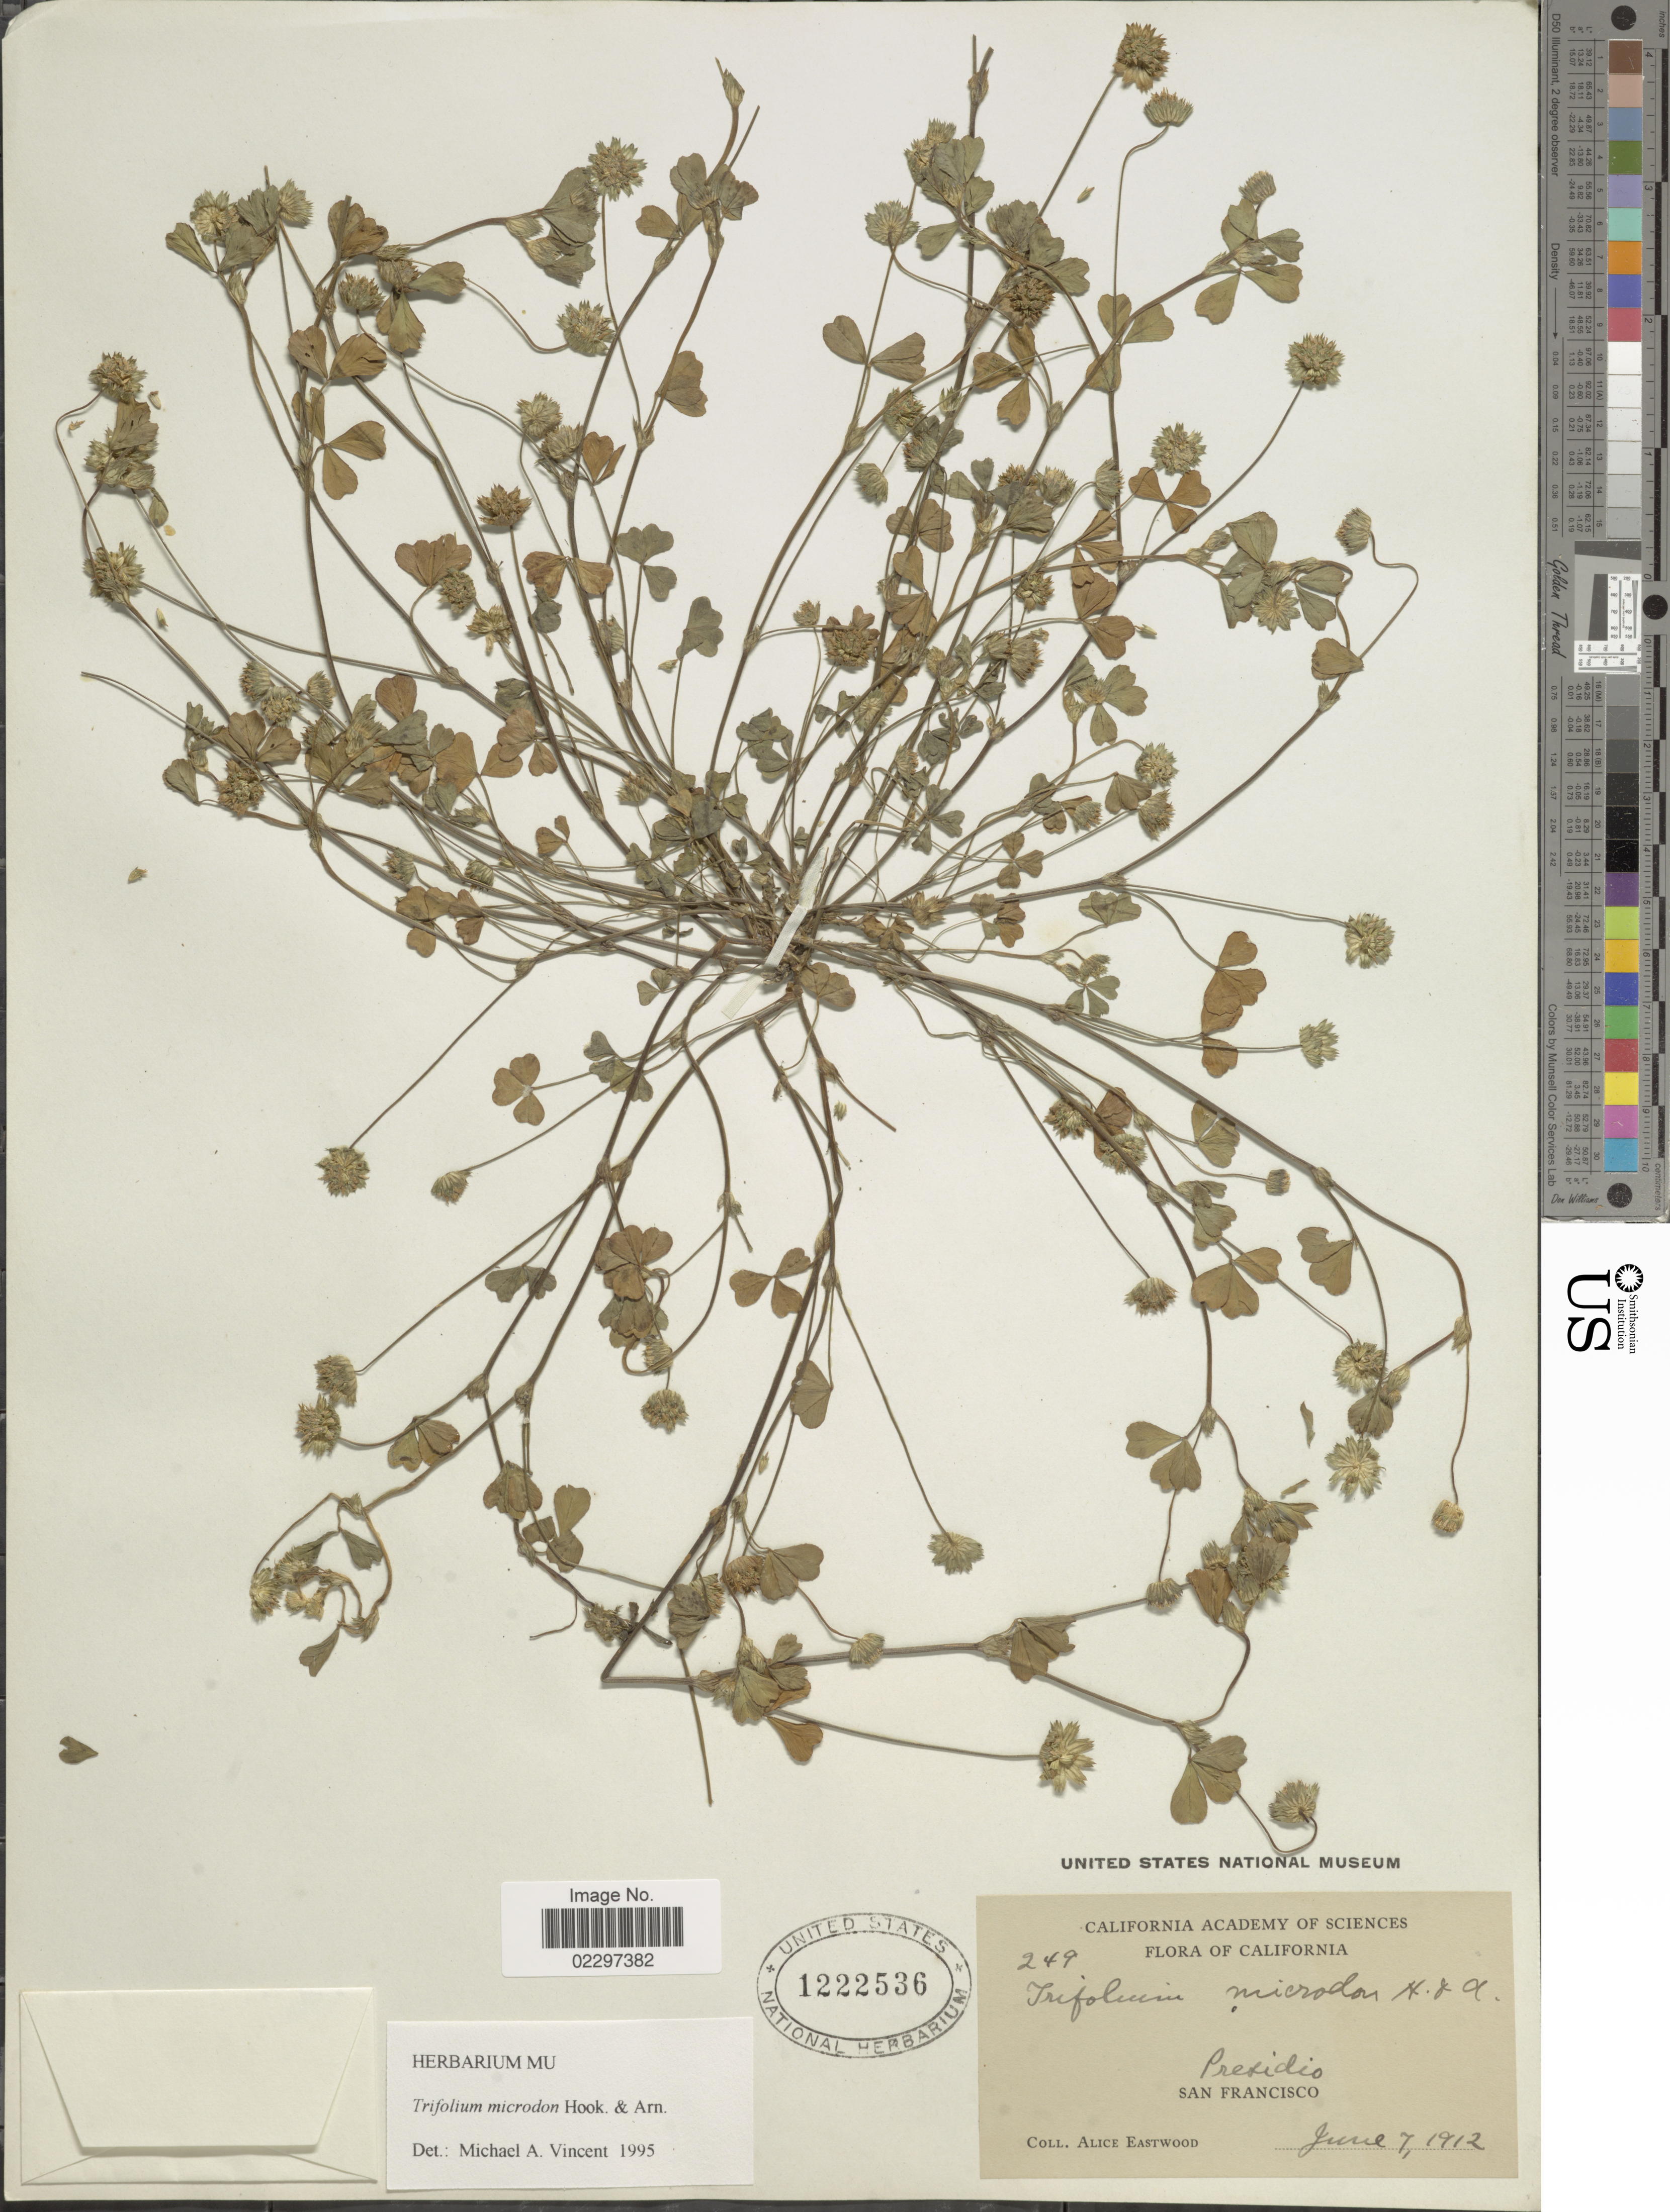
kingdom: Plantae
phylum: Tracheophyta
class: Magnoliopsida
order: Fabales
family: Fabaceae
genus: Trifolium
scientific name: Trifolium microdon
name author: Hook. & Arn.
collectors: A. Eastwood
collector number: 249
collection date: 1912-06-07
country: United States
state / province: California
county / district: San Francisco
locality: Presidio. San Francisco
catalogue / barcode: US 1222536